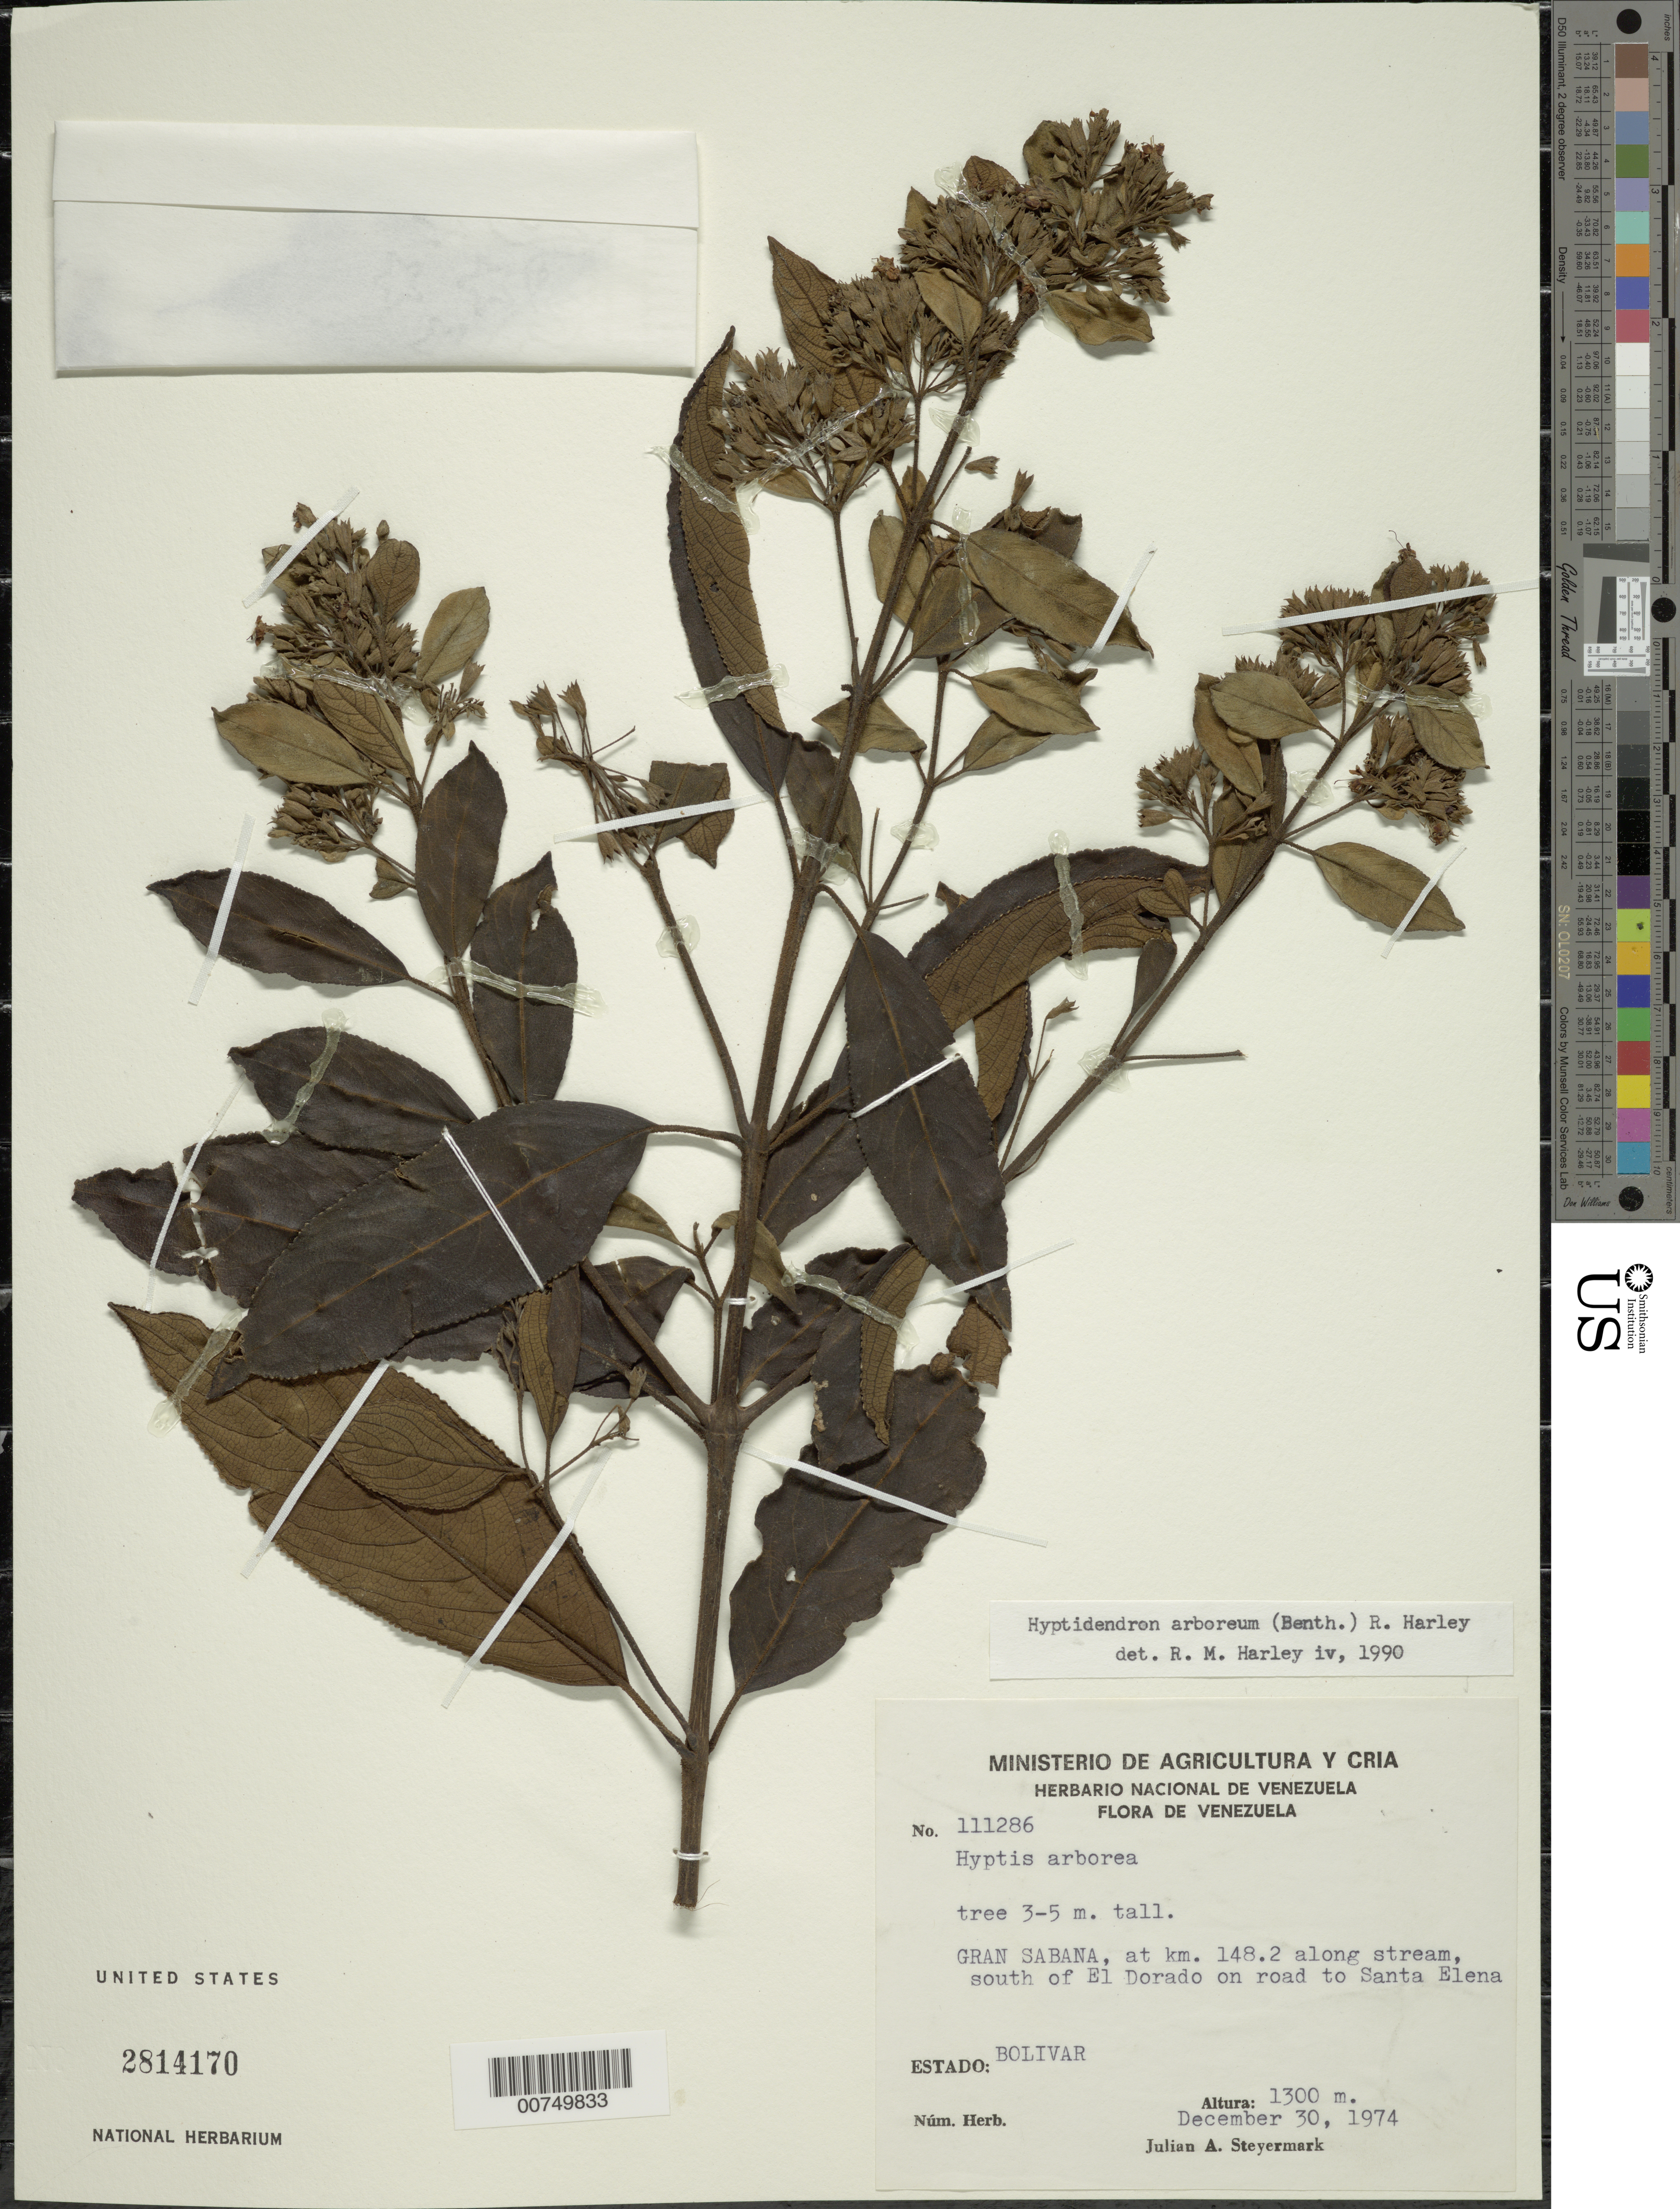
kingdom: Plantae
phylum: Tracheophyta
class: Magnoliopsida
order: Lamiales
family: Lamiaceae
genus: Hyptidendron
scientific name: Hyptidendron arboreum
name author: (Benth.) Harley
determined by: Harley, R. M.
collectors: J. Steyermark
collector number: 111286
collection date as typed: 30-Dec-74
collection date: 1974-12-30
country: Venezuela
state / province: Bolívar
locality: Gran Sabana, km 148.2 along stream S of El Dorado on road to Santa Elena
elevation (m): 1300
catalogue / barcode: US 2814170